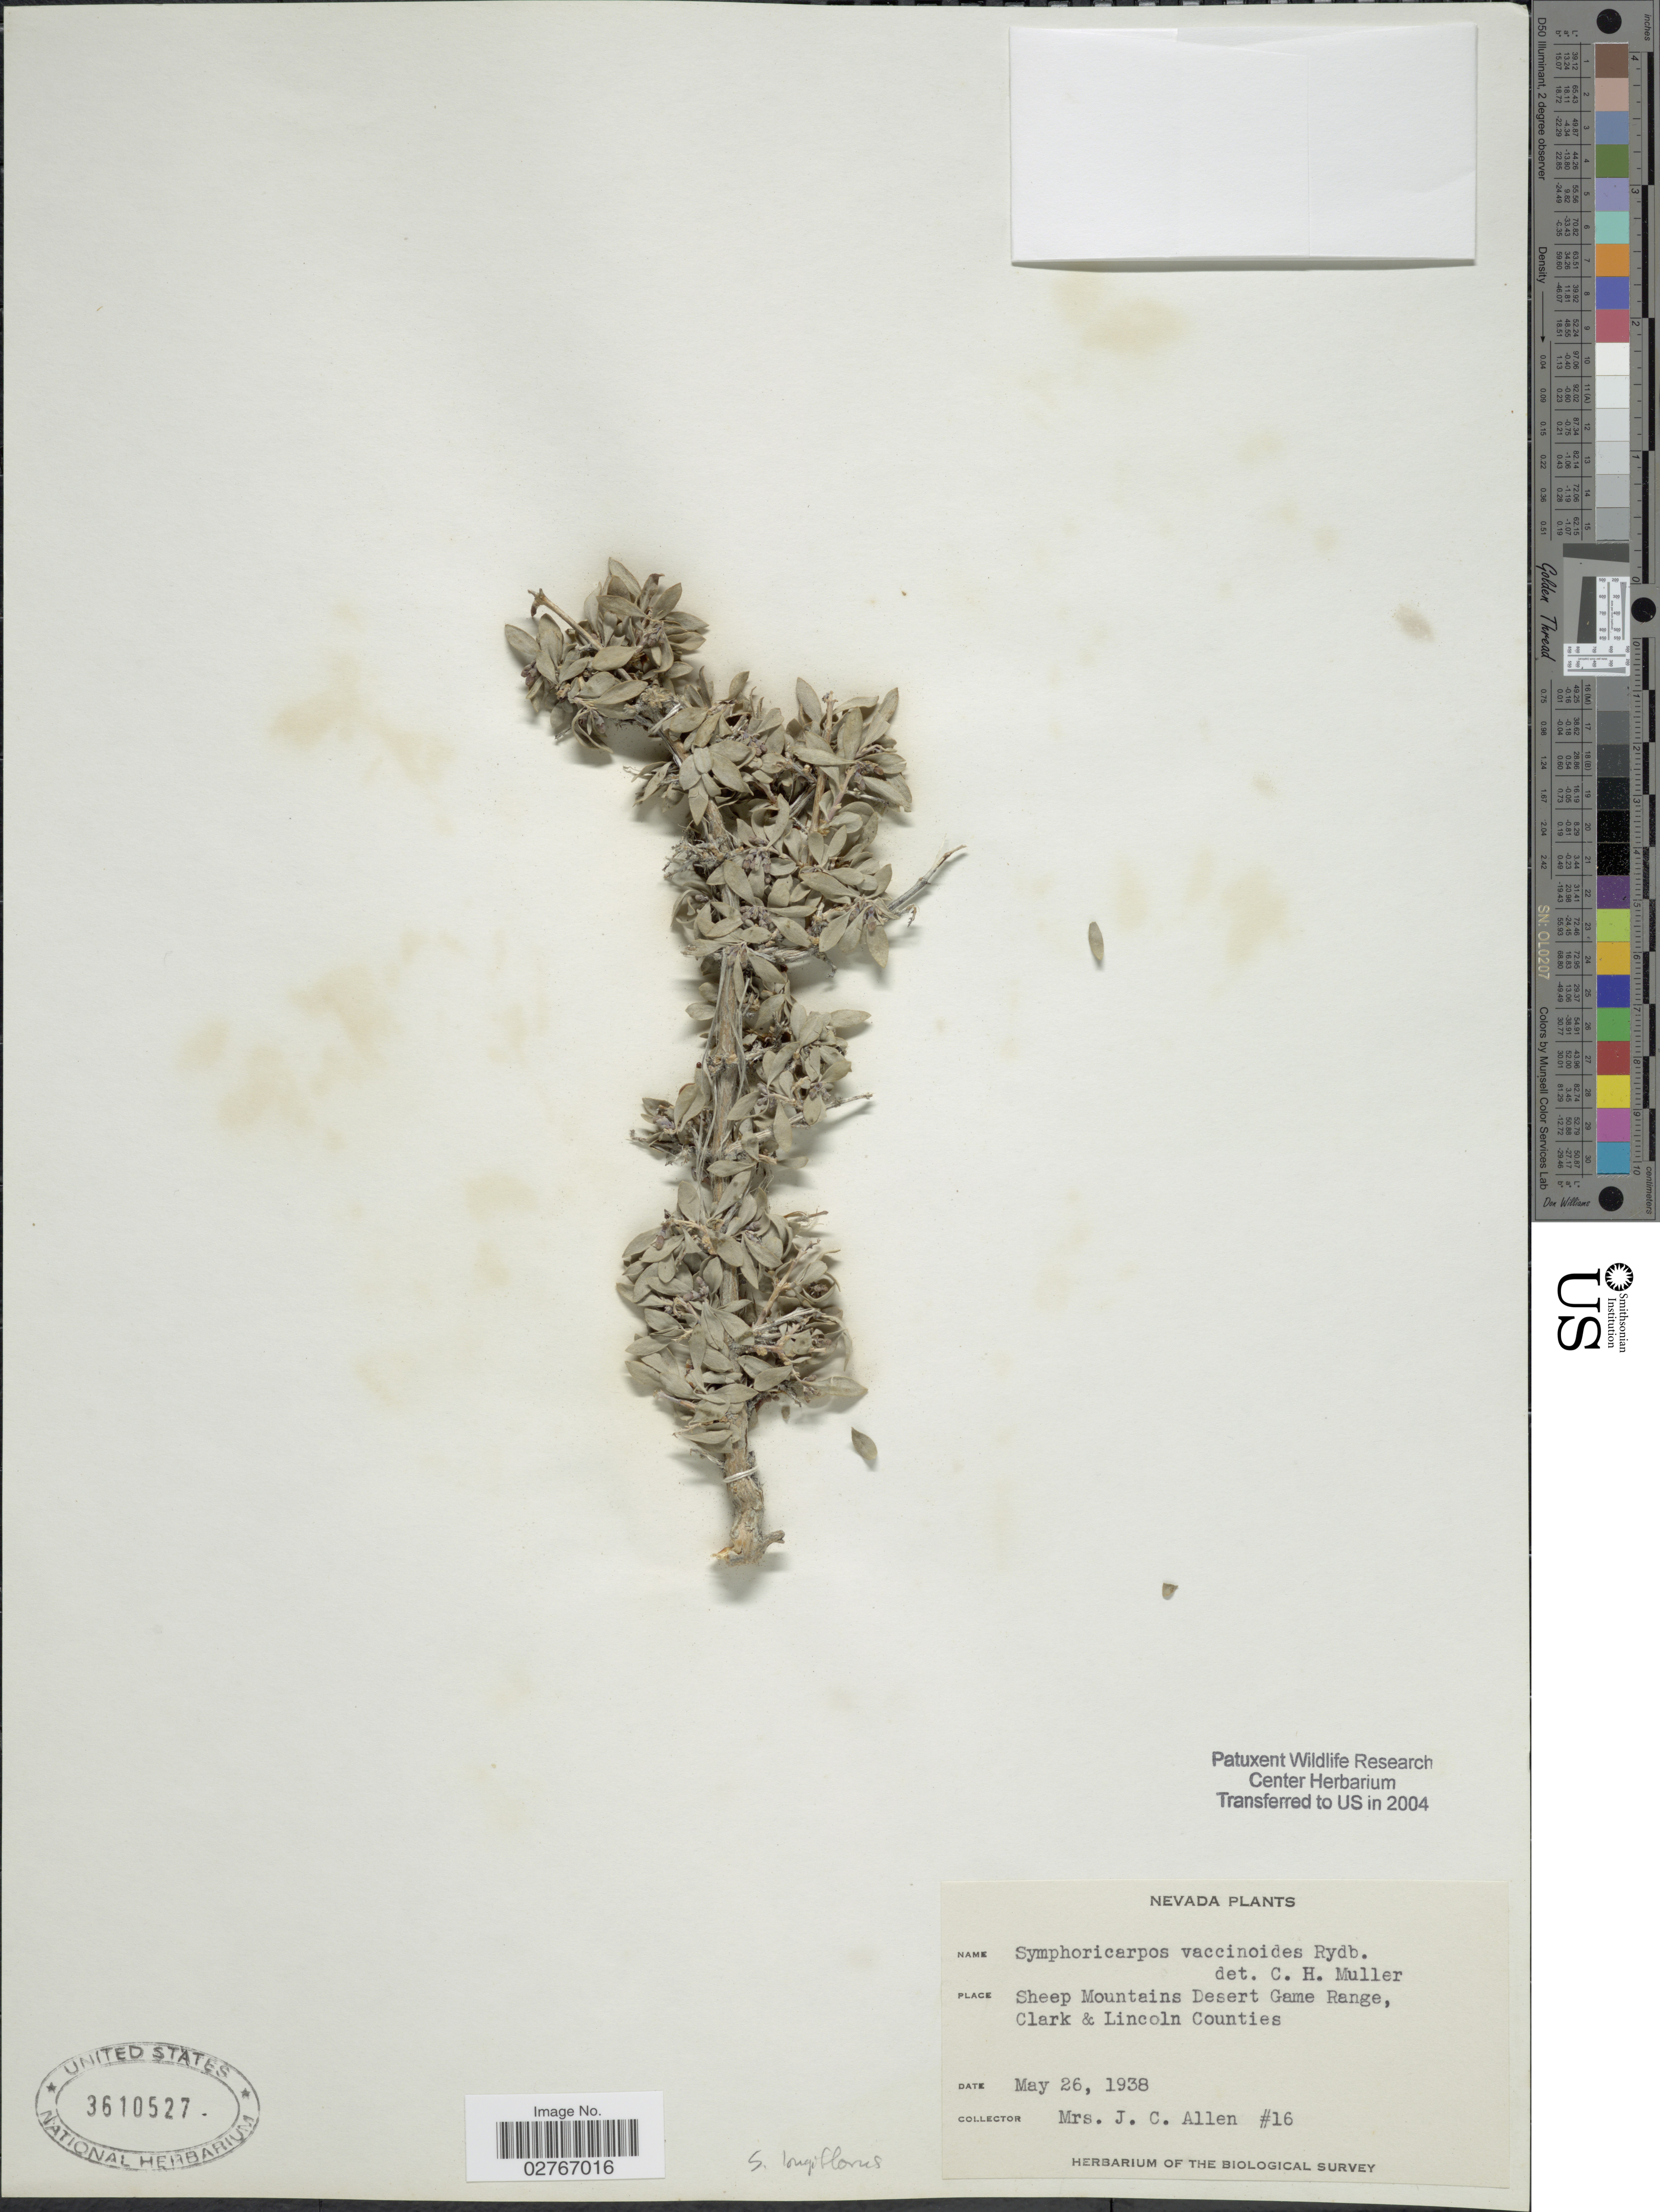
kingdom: Plantae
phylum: Tracheophyta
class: Magnoliopsida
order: Dipsacales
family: Caprifoliaceae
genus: Symphoricarpos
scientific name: Symphoricarpos longiflorus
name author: A. Gray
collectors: J. C. Allen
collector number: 16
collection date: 1938-05-26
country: United States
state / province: Nevada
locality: Sheep Mountains Desert Game Range, Clark & Lincoln Counties.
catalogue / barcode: US 3610527